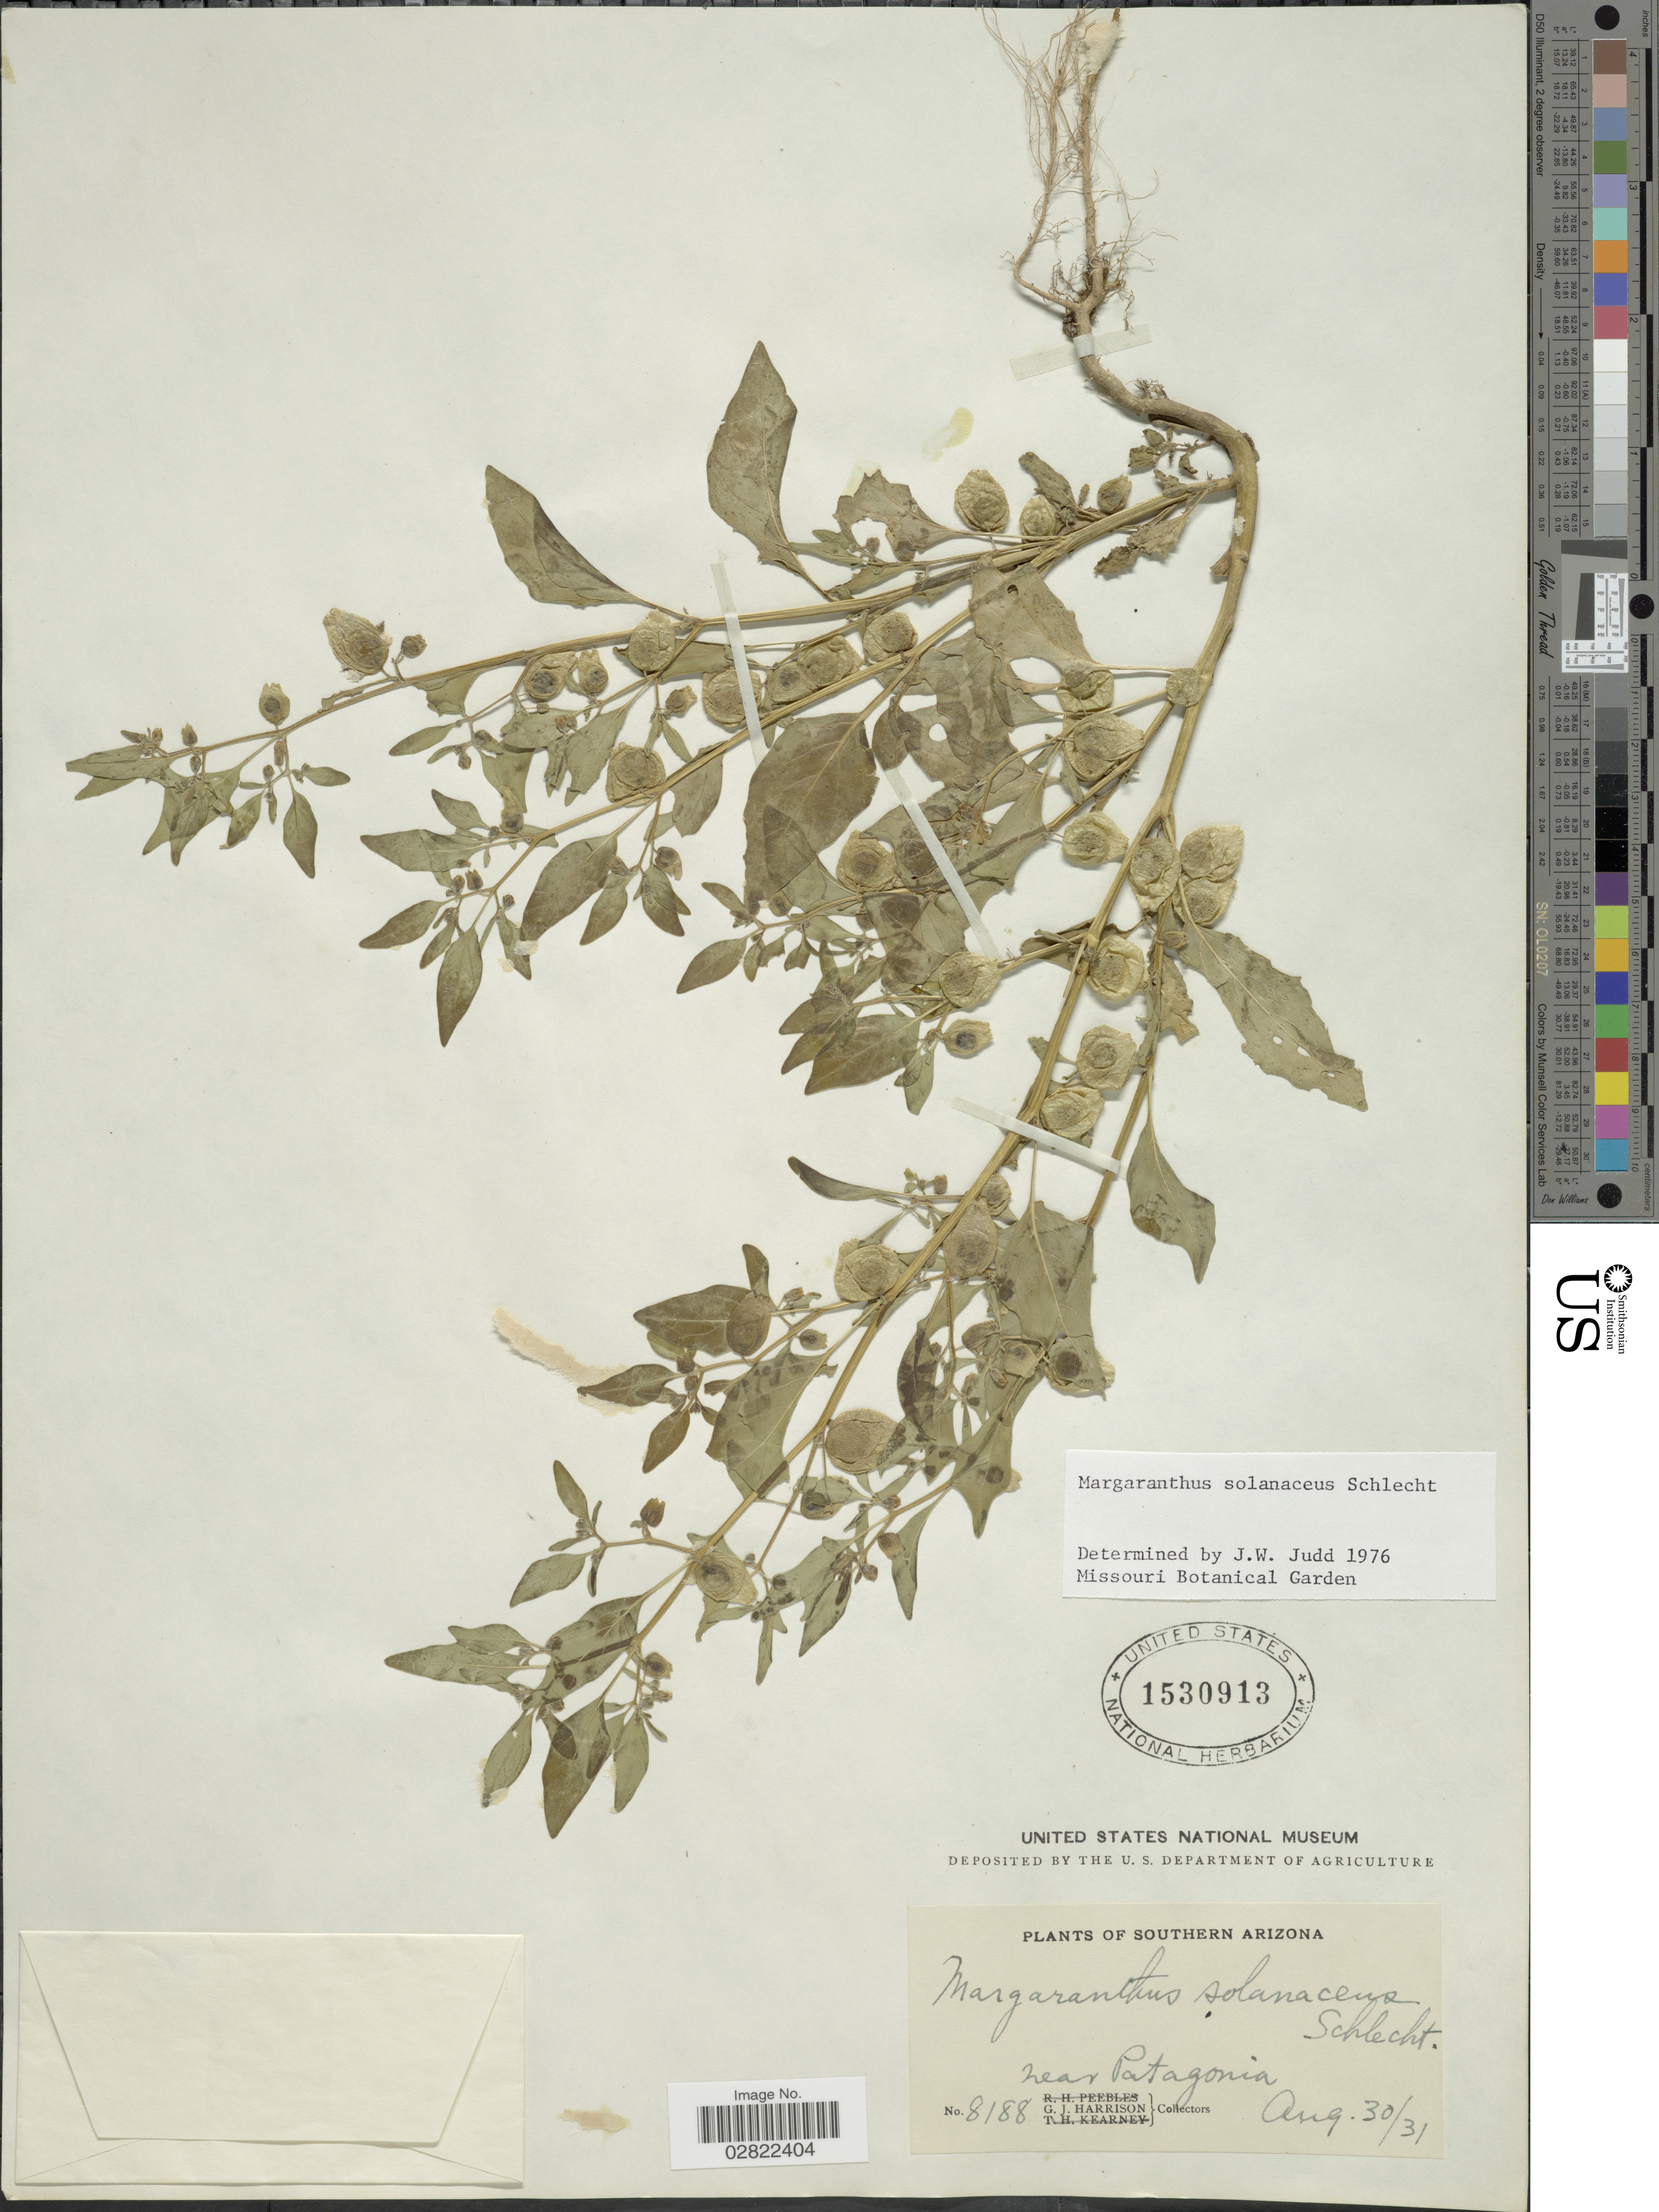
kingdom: Plantae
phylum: Tracheophyta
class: Magnoliopsida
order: Solanales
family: Solanaceae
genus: Margaranthus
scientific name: Margaranthus solanaceus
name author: Schltdl.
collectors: G. J. Harrison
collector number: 8188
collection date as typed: Transcribed d/m/y: 30/8/31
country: United States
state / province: Arizona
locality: Southern Arizona, near Patagonia.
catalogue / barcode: US 1530913